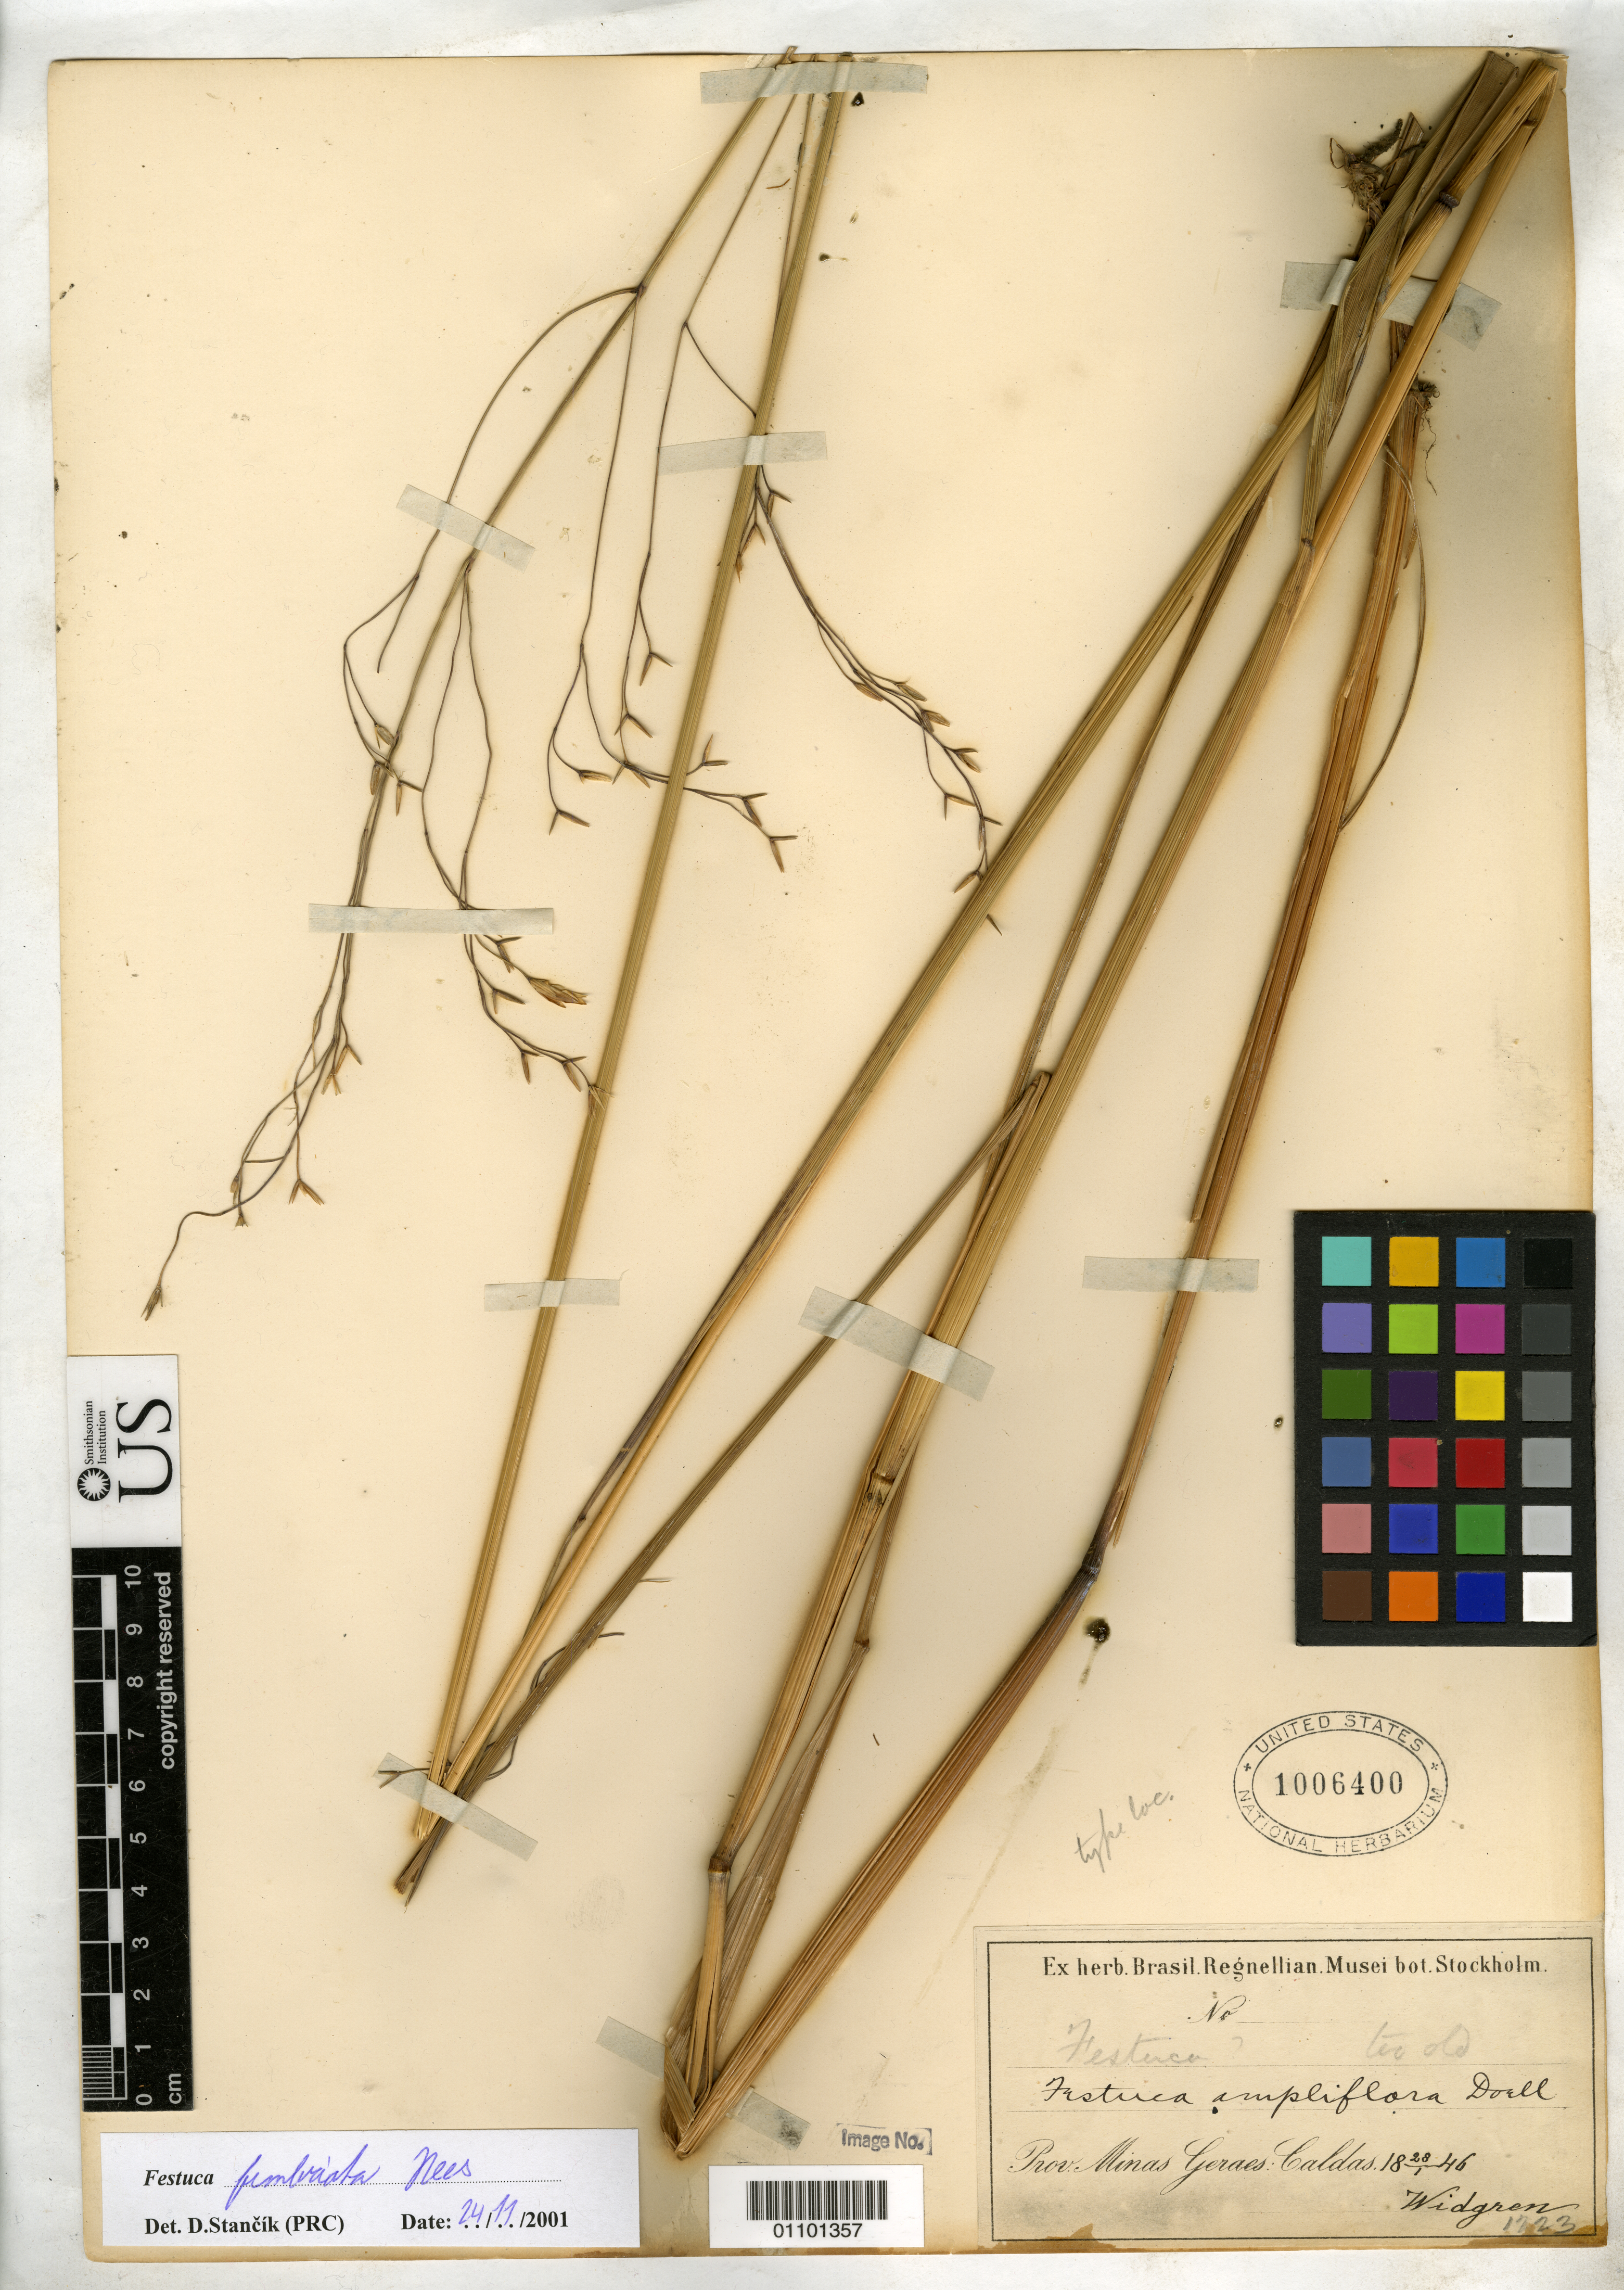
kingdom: Plantae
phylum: Tracheophyta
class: Liliopsida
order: Poales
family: Poaceae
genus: Festuca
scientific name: Festuca ampliflora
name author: Döll in Mart.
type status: Syntype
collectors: J. Widgren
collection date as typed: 28 Jan 1846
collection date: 1846-01-28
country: Brazil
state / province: Minas Gerais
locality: Caldas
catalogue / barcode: US 1006400